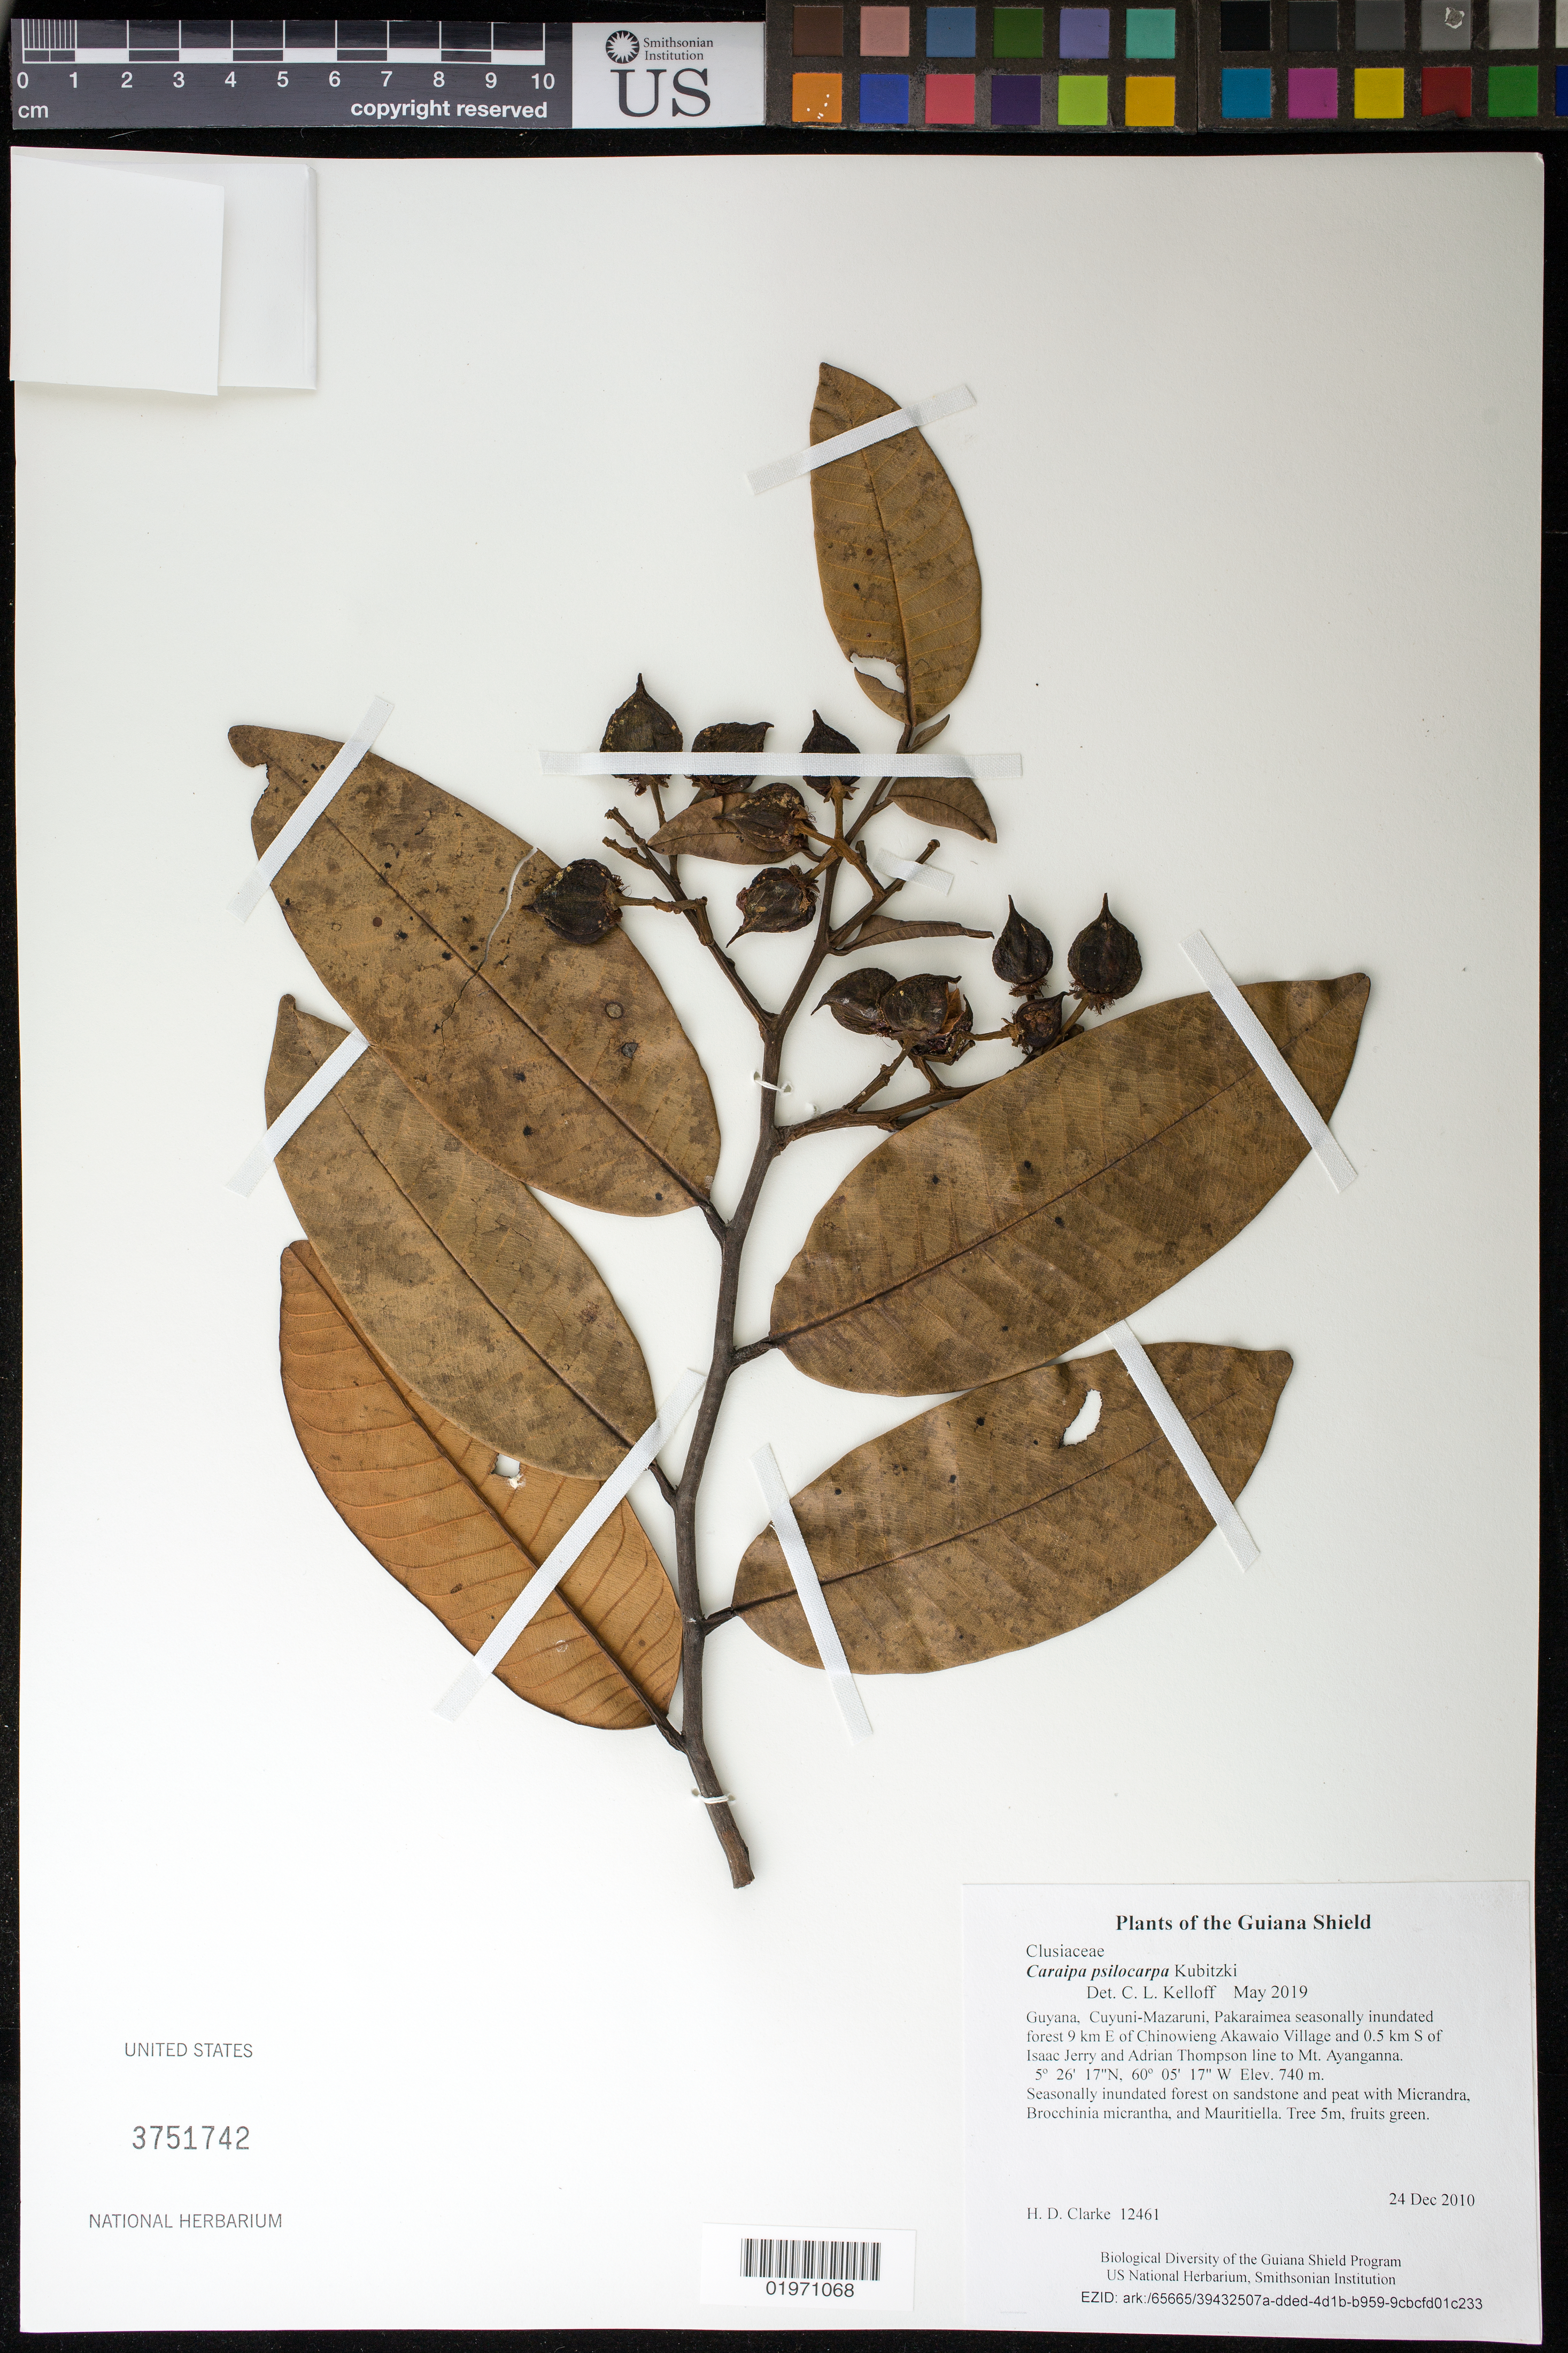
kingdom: Plantae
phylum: Tracheophyta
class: Magnoliopsida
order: Malpighiales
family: Calophyllaceae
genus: Caraipa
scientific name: Caraipa psilocarpa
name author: Kubitzki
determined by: Kelloff, C. L.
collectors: H. D. Clarke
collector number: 12461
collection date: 2010-12-24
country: Guyana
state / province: Cuyuni-Mazaruni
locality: Pakaraimea seasonally inundated forest 9 km E of Chinowieng Akawaio Village and 0.5 km S of Isaac Jerry and Adrian Thompson line to Mt. Ayanganna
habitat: Seasonally inundated forest on sandstone and peat with Micrandra, Brocchinia micrantha, and Mauritiella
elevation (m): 740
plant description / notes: photo, voucher for DNA sample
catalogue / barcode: US 3751742